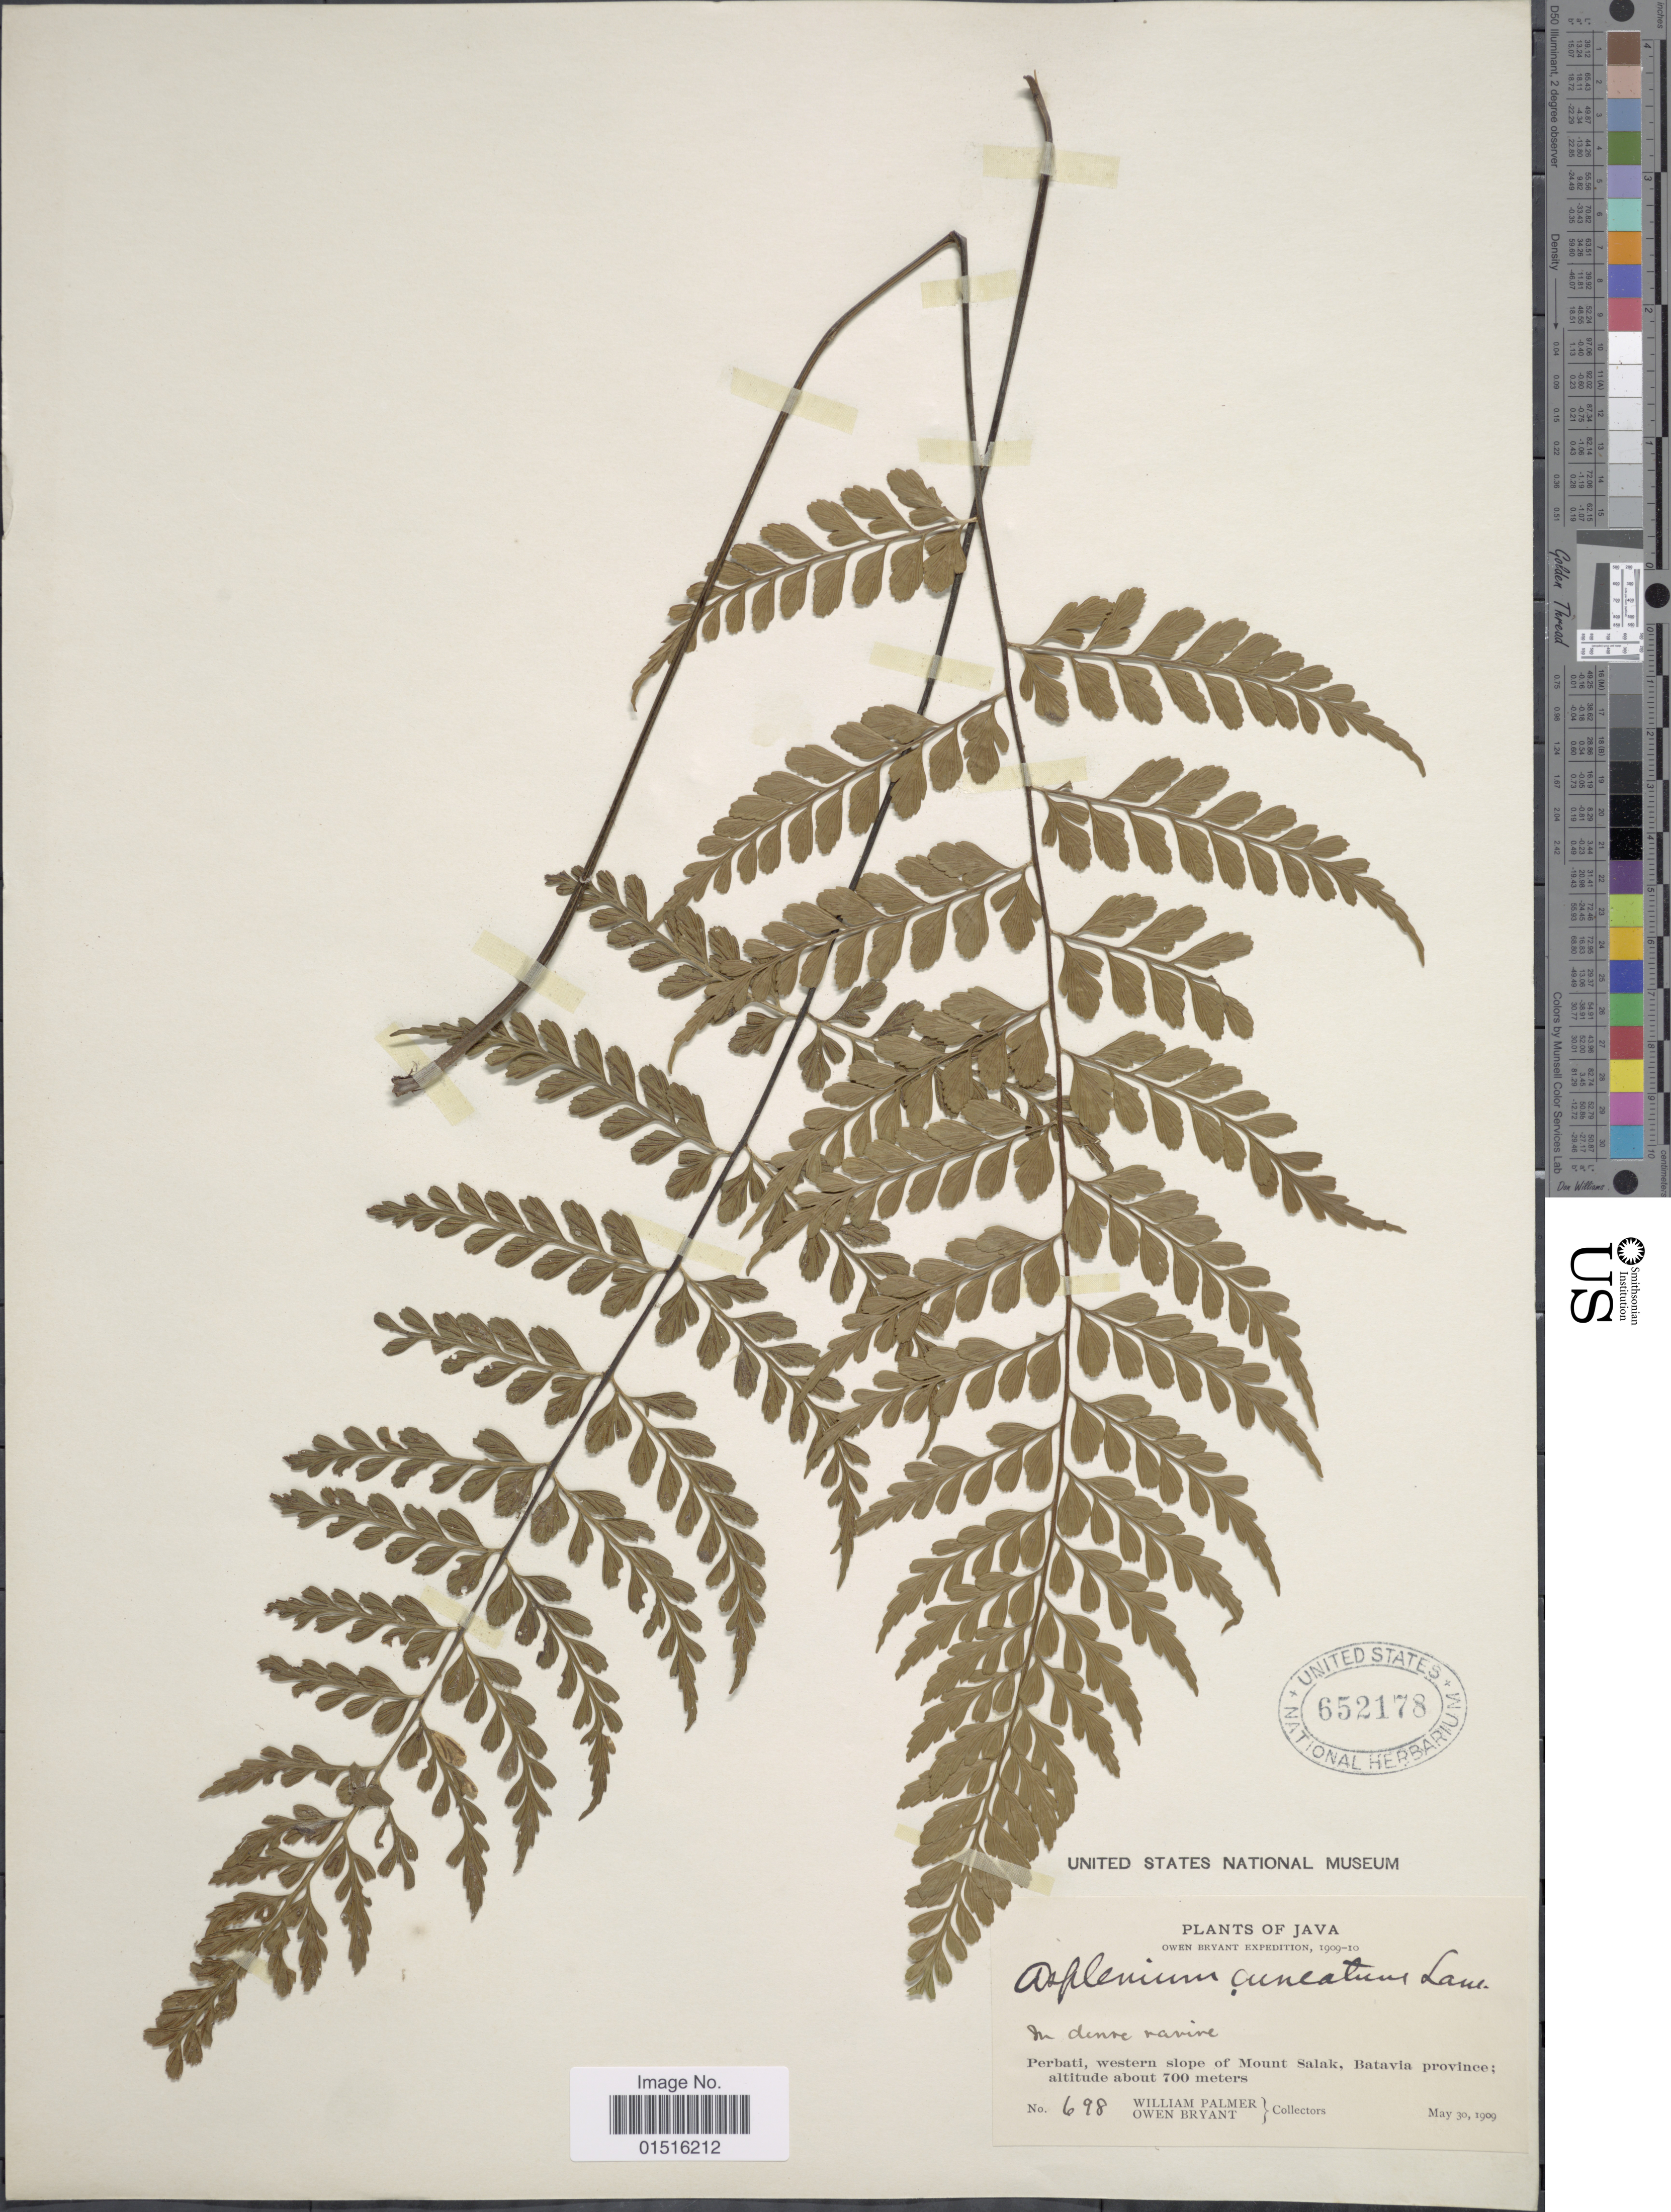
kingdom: Plantae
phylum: Tracheophyta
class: Polypodiopsida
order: Polypodiales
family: Aspleniaceae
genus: Asplenium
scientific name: Asplenium cuneatum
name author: Lam.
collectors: W. Palmer & O. Bryant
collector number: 698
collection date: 1909-05-30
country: Indonesia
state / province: Java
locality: Perbati, western slope of Mount Salak, Batavia province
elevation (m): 700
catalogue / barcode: US 652178